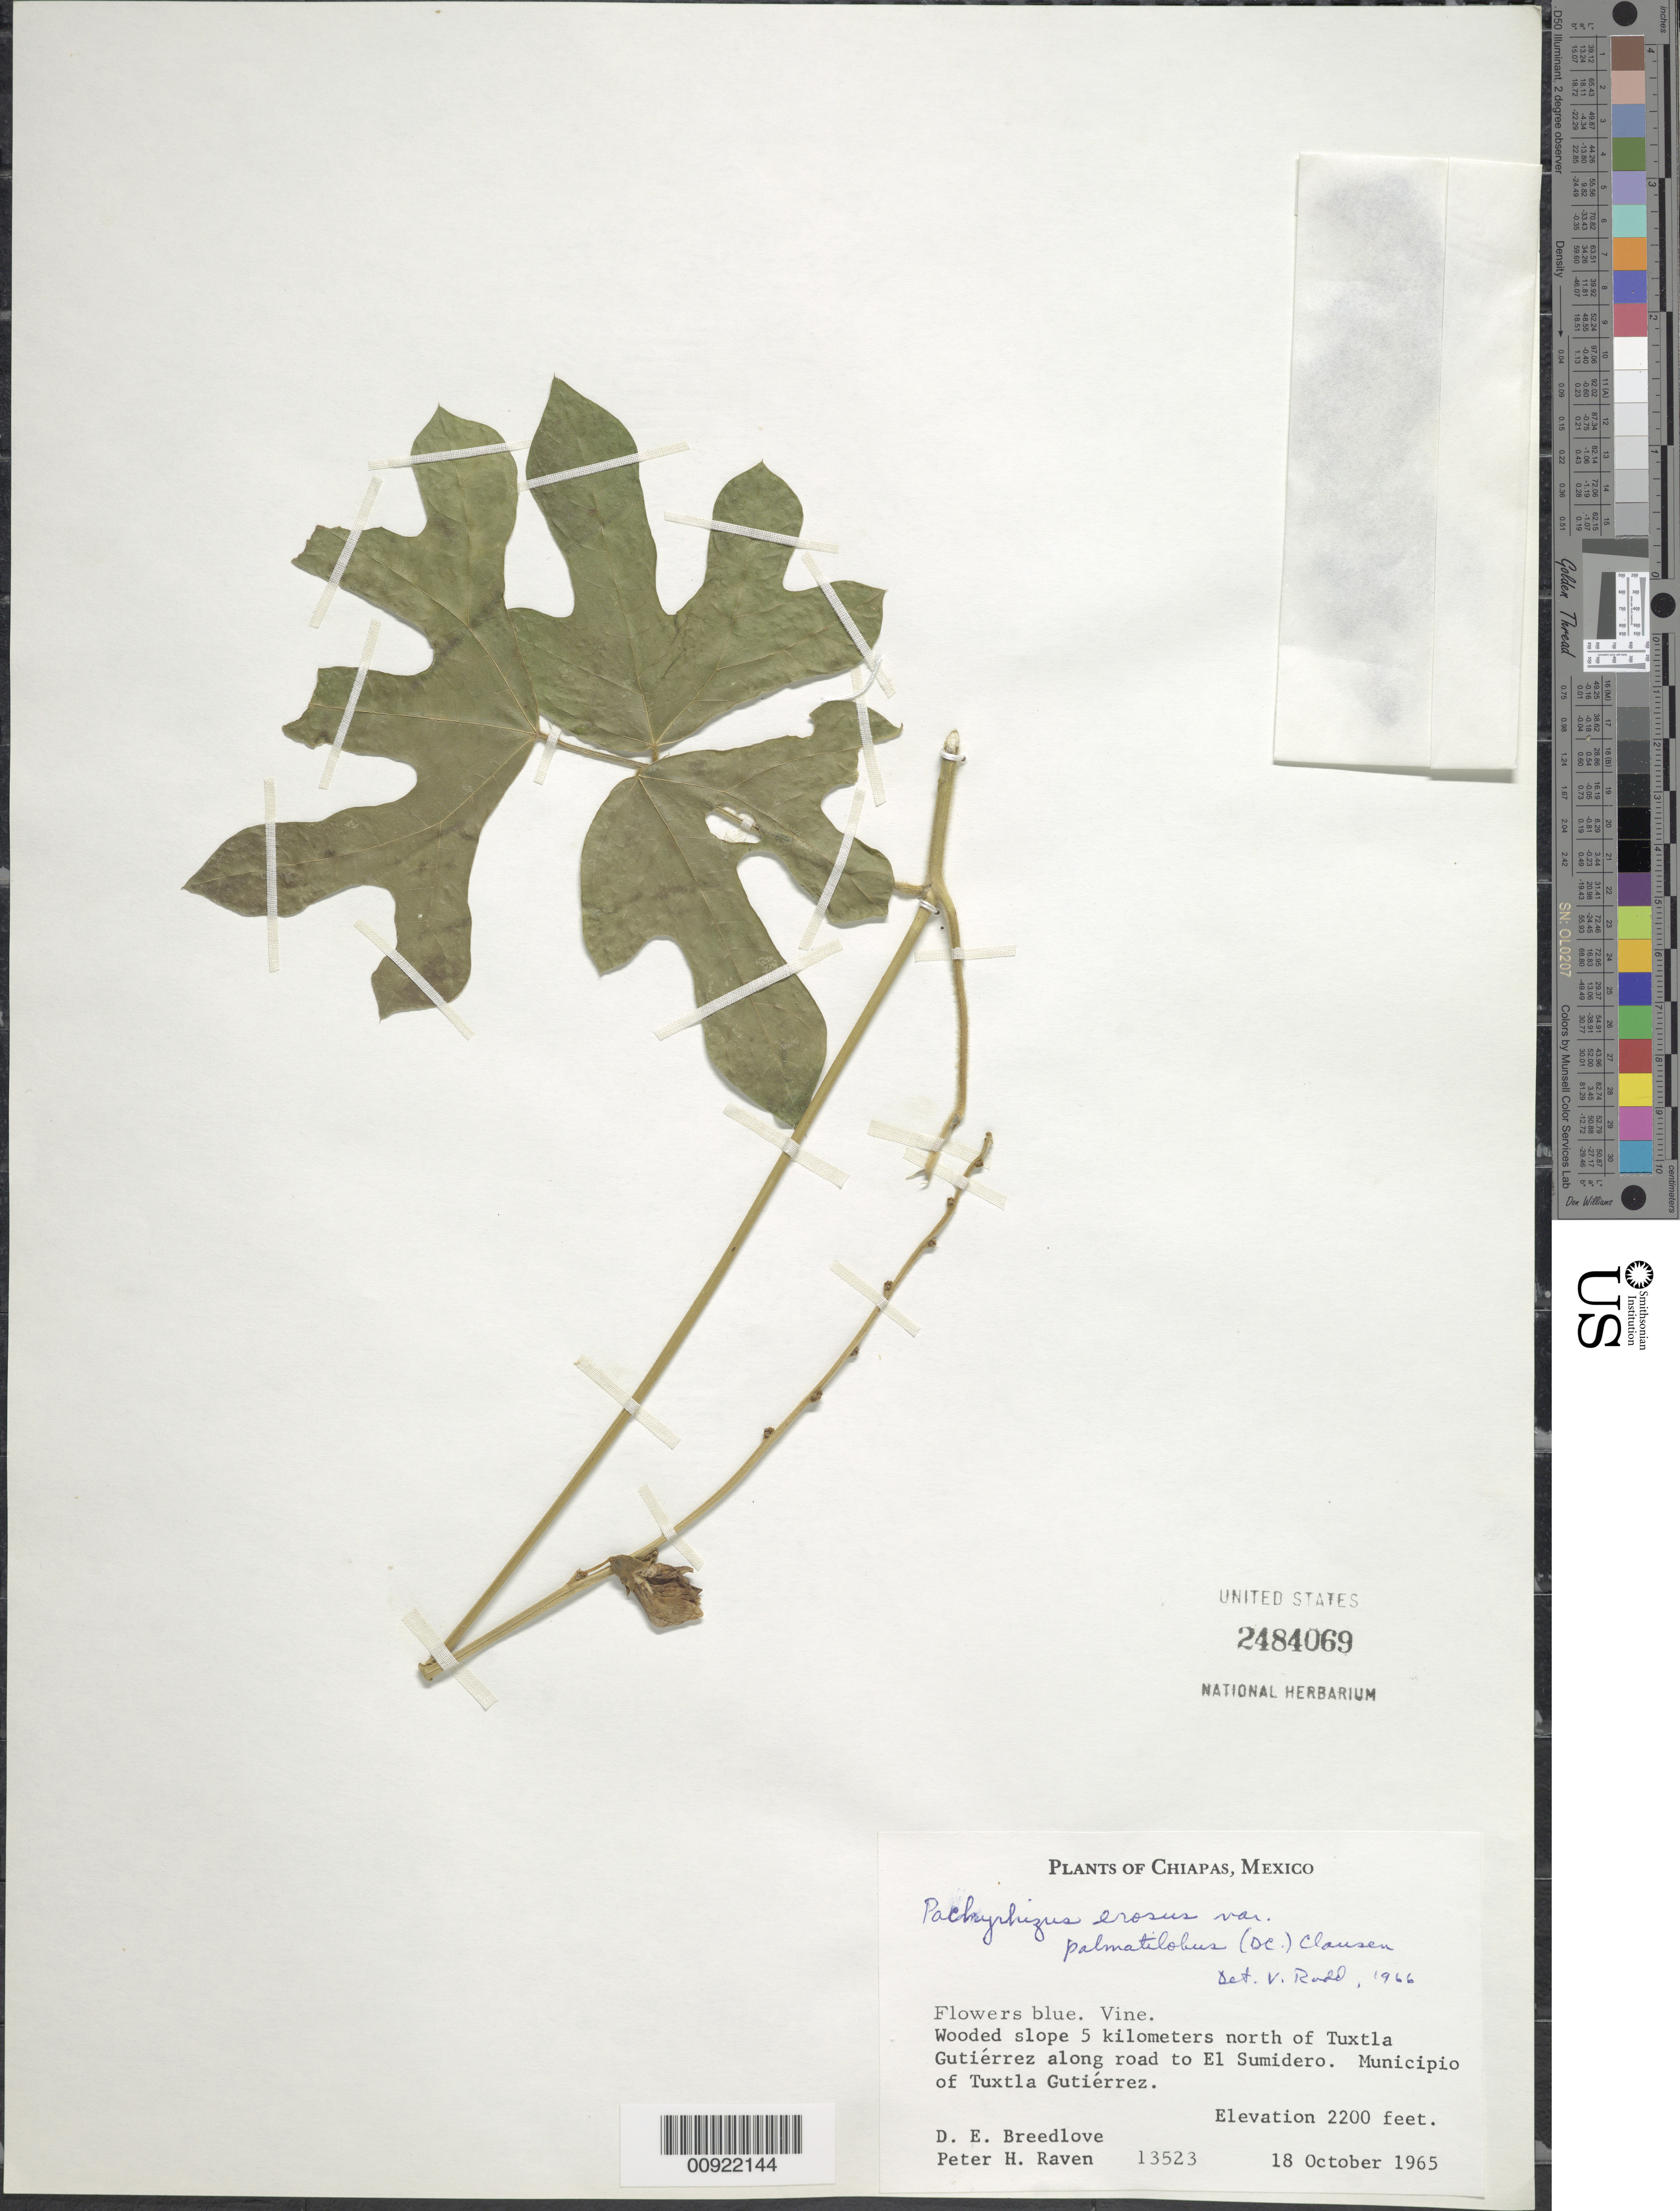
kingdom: Plantae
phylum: Tracheophyta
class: Magnoliopsida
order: Fabales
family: Fabaceae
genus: Pachyrhizus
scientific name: Pachyrhizus erosus var. palmatilobus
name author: (L.) Urb.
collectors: D. E. Breedlove & P. H. Raven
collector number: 13523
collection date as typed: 18 Oct 1965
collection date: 1965-10-18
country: Mexico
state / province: Chiapas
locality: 5 kilometers north of Tuxtla Gutiérrez along road to El Sumidero. Municipio of Tuxtla Gutiérrez, Chiapas.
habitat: Wooded slope.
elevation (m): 671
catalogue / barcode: US 2484069